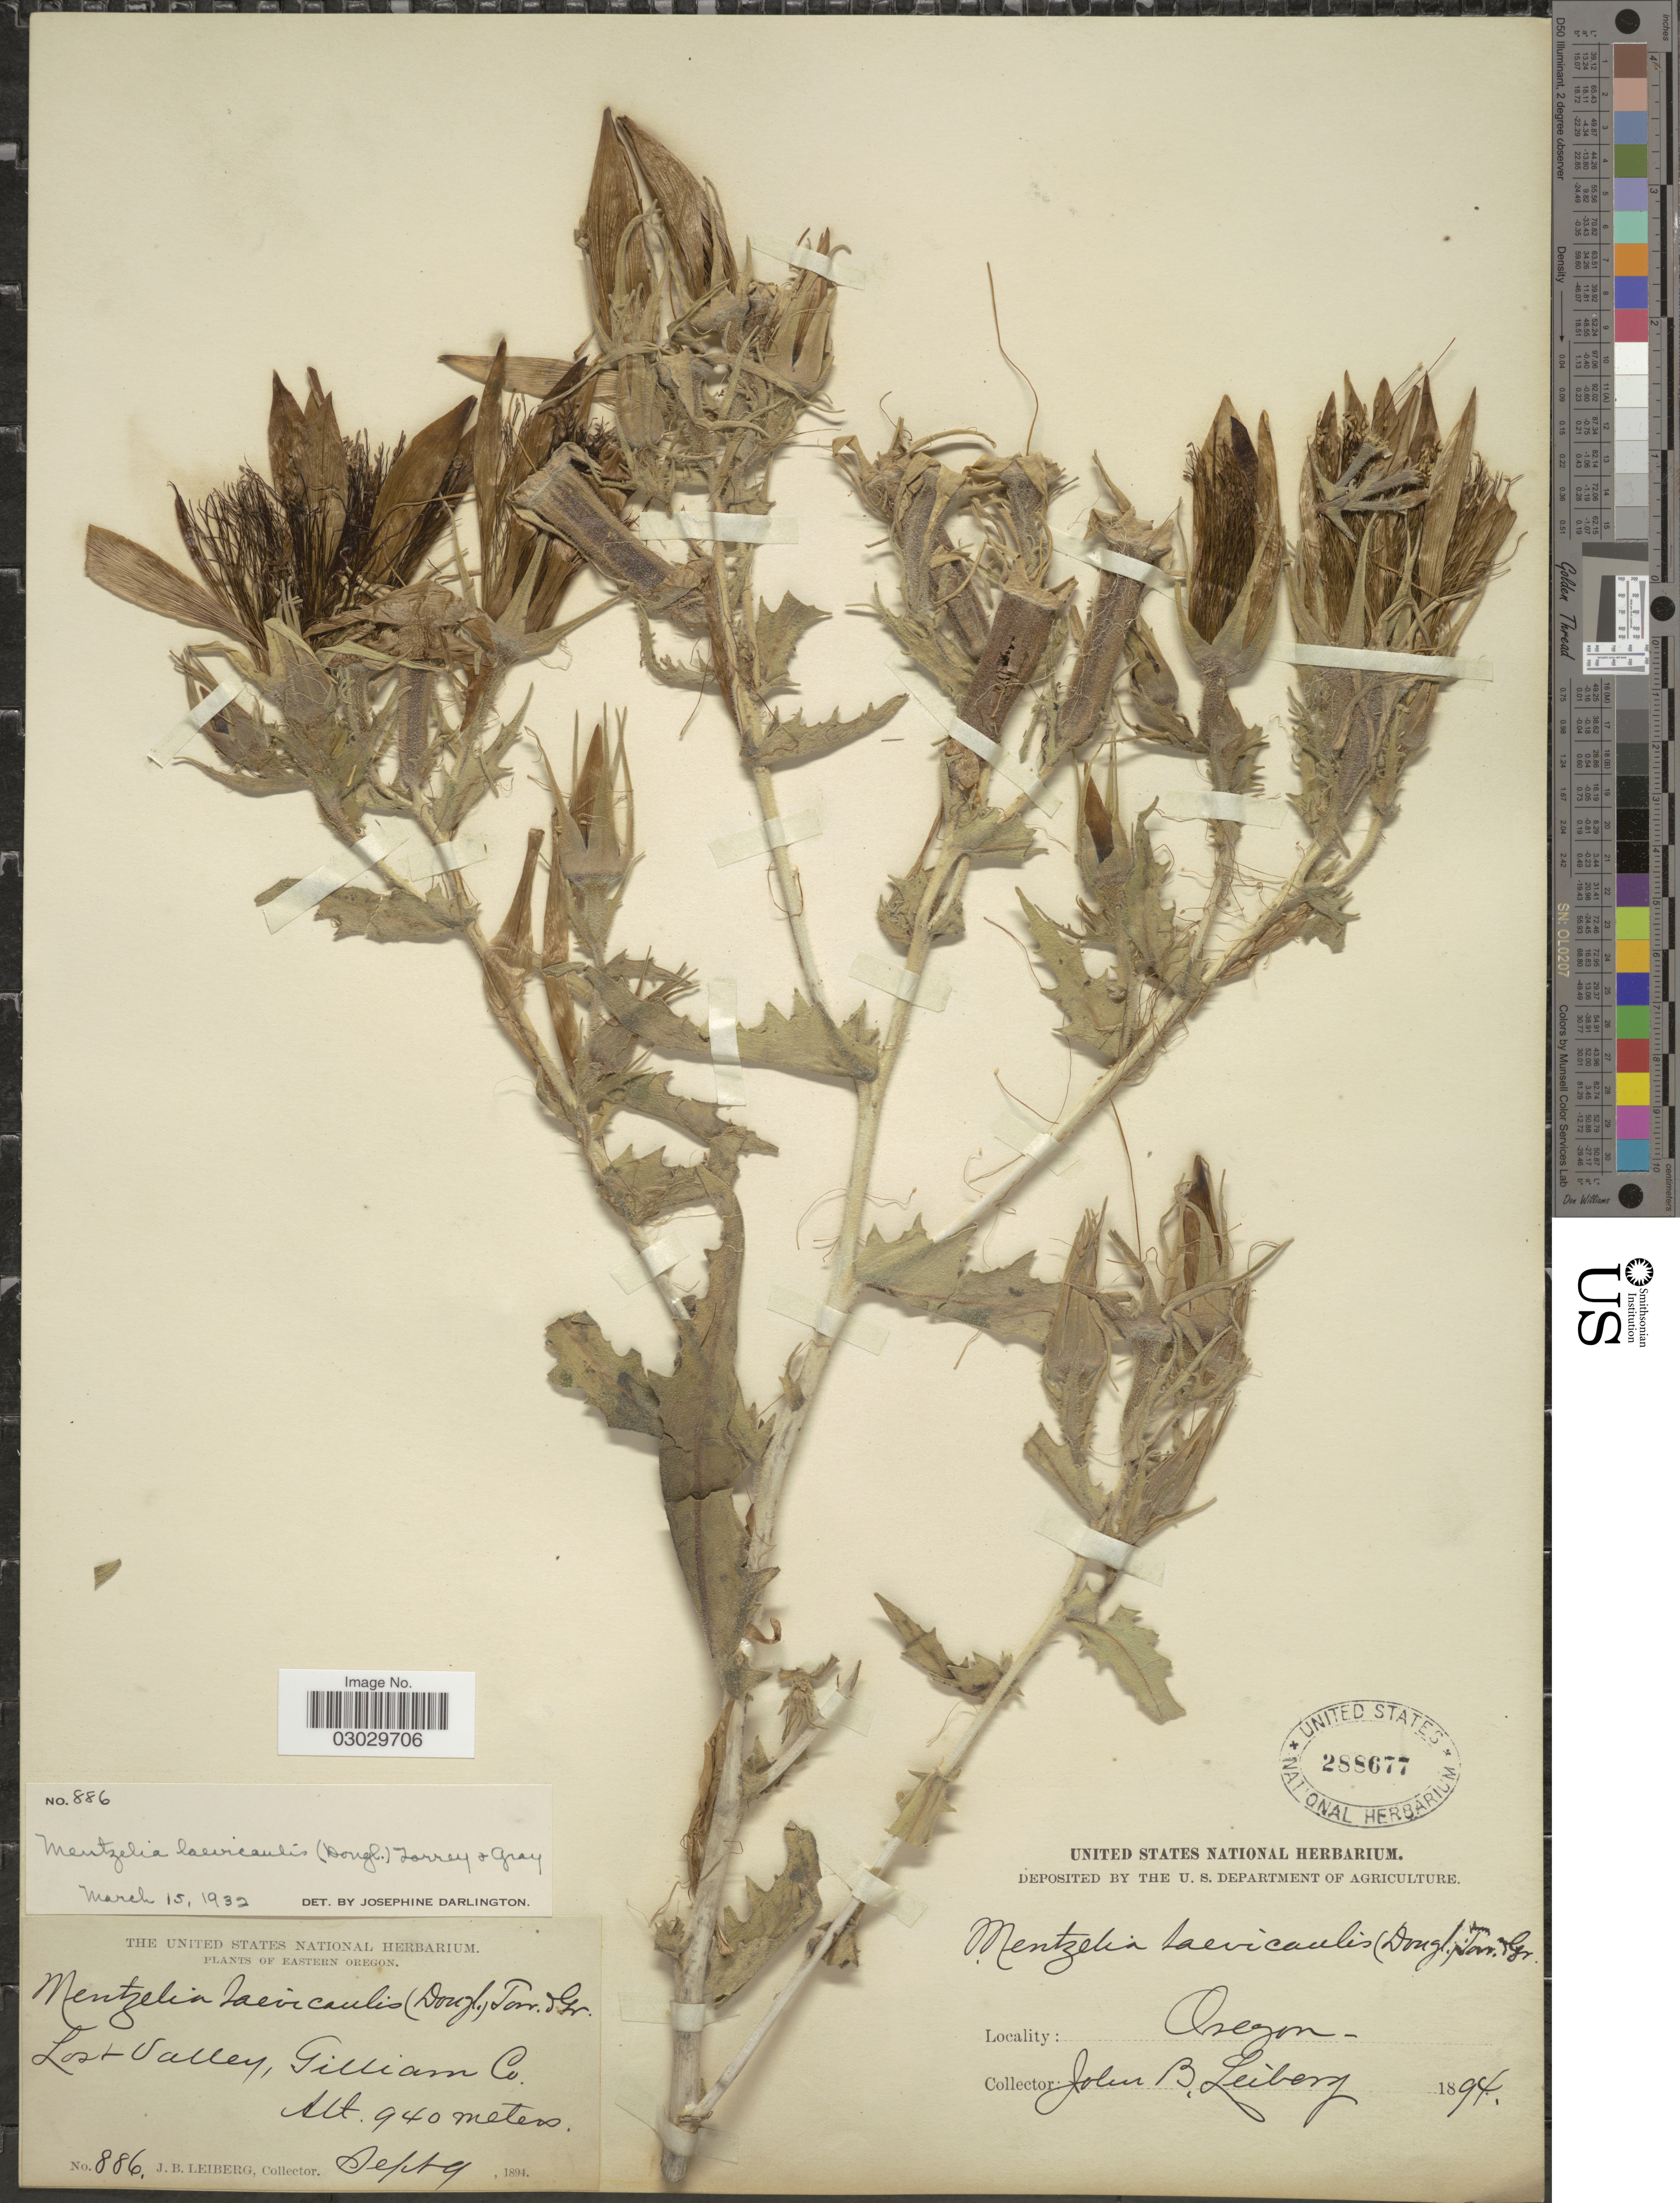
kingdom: Plantae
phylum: Tracheophyta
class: Magnoliopsida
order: Cornales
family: Loasaceae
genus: Mentzelia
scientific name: Mentzelia laevicaulis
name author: (Douglas ex Hook.) Torr. & A. Gray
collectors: J. B. Leiberg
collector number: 886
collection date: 1894-09-09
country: United States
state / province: Oregon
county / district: Gilliam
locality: Eastern Oregon. Lost Valley, Gilliam Co.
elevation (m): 940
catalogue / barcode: US 288677